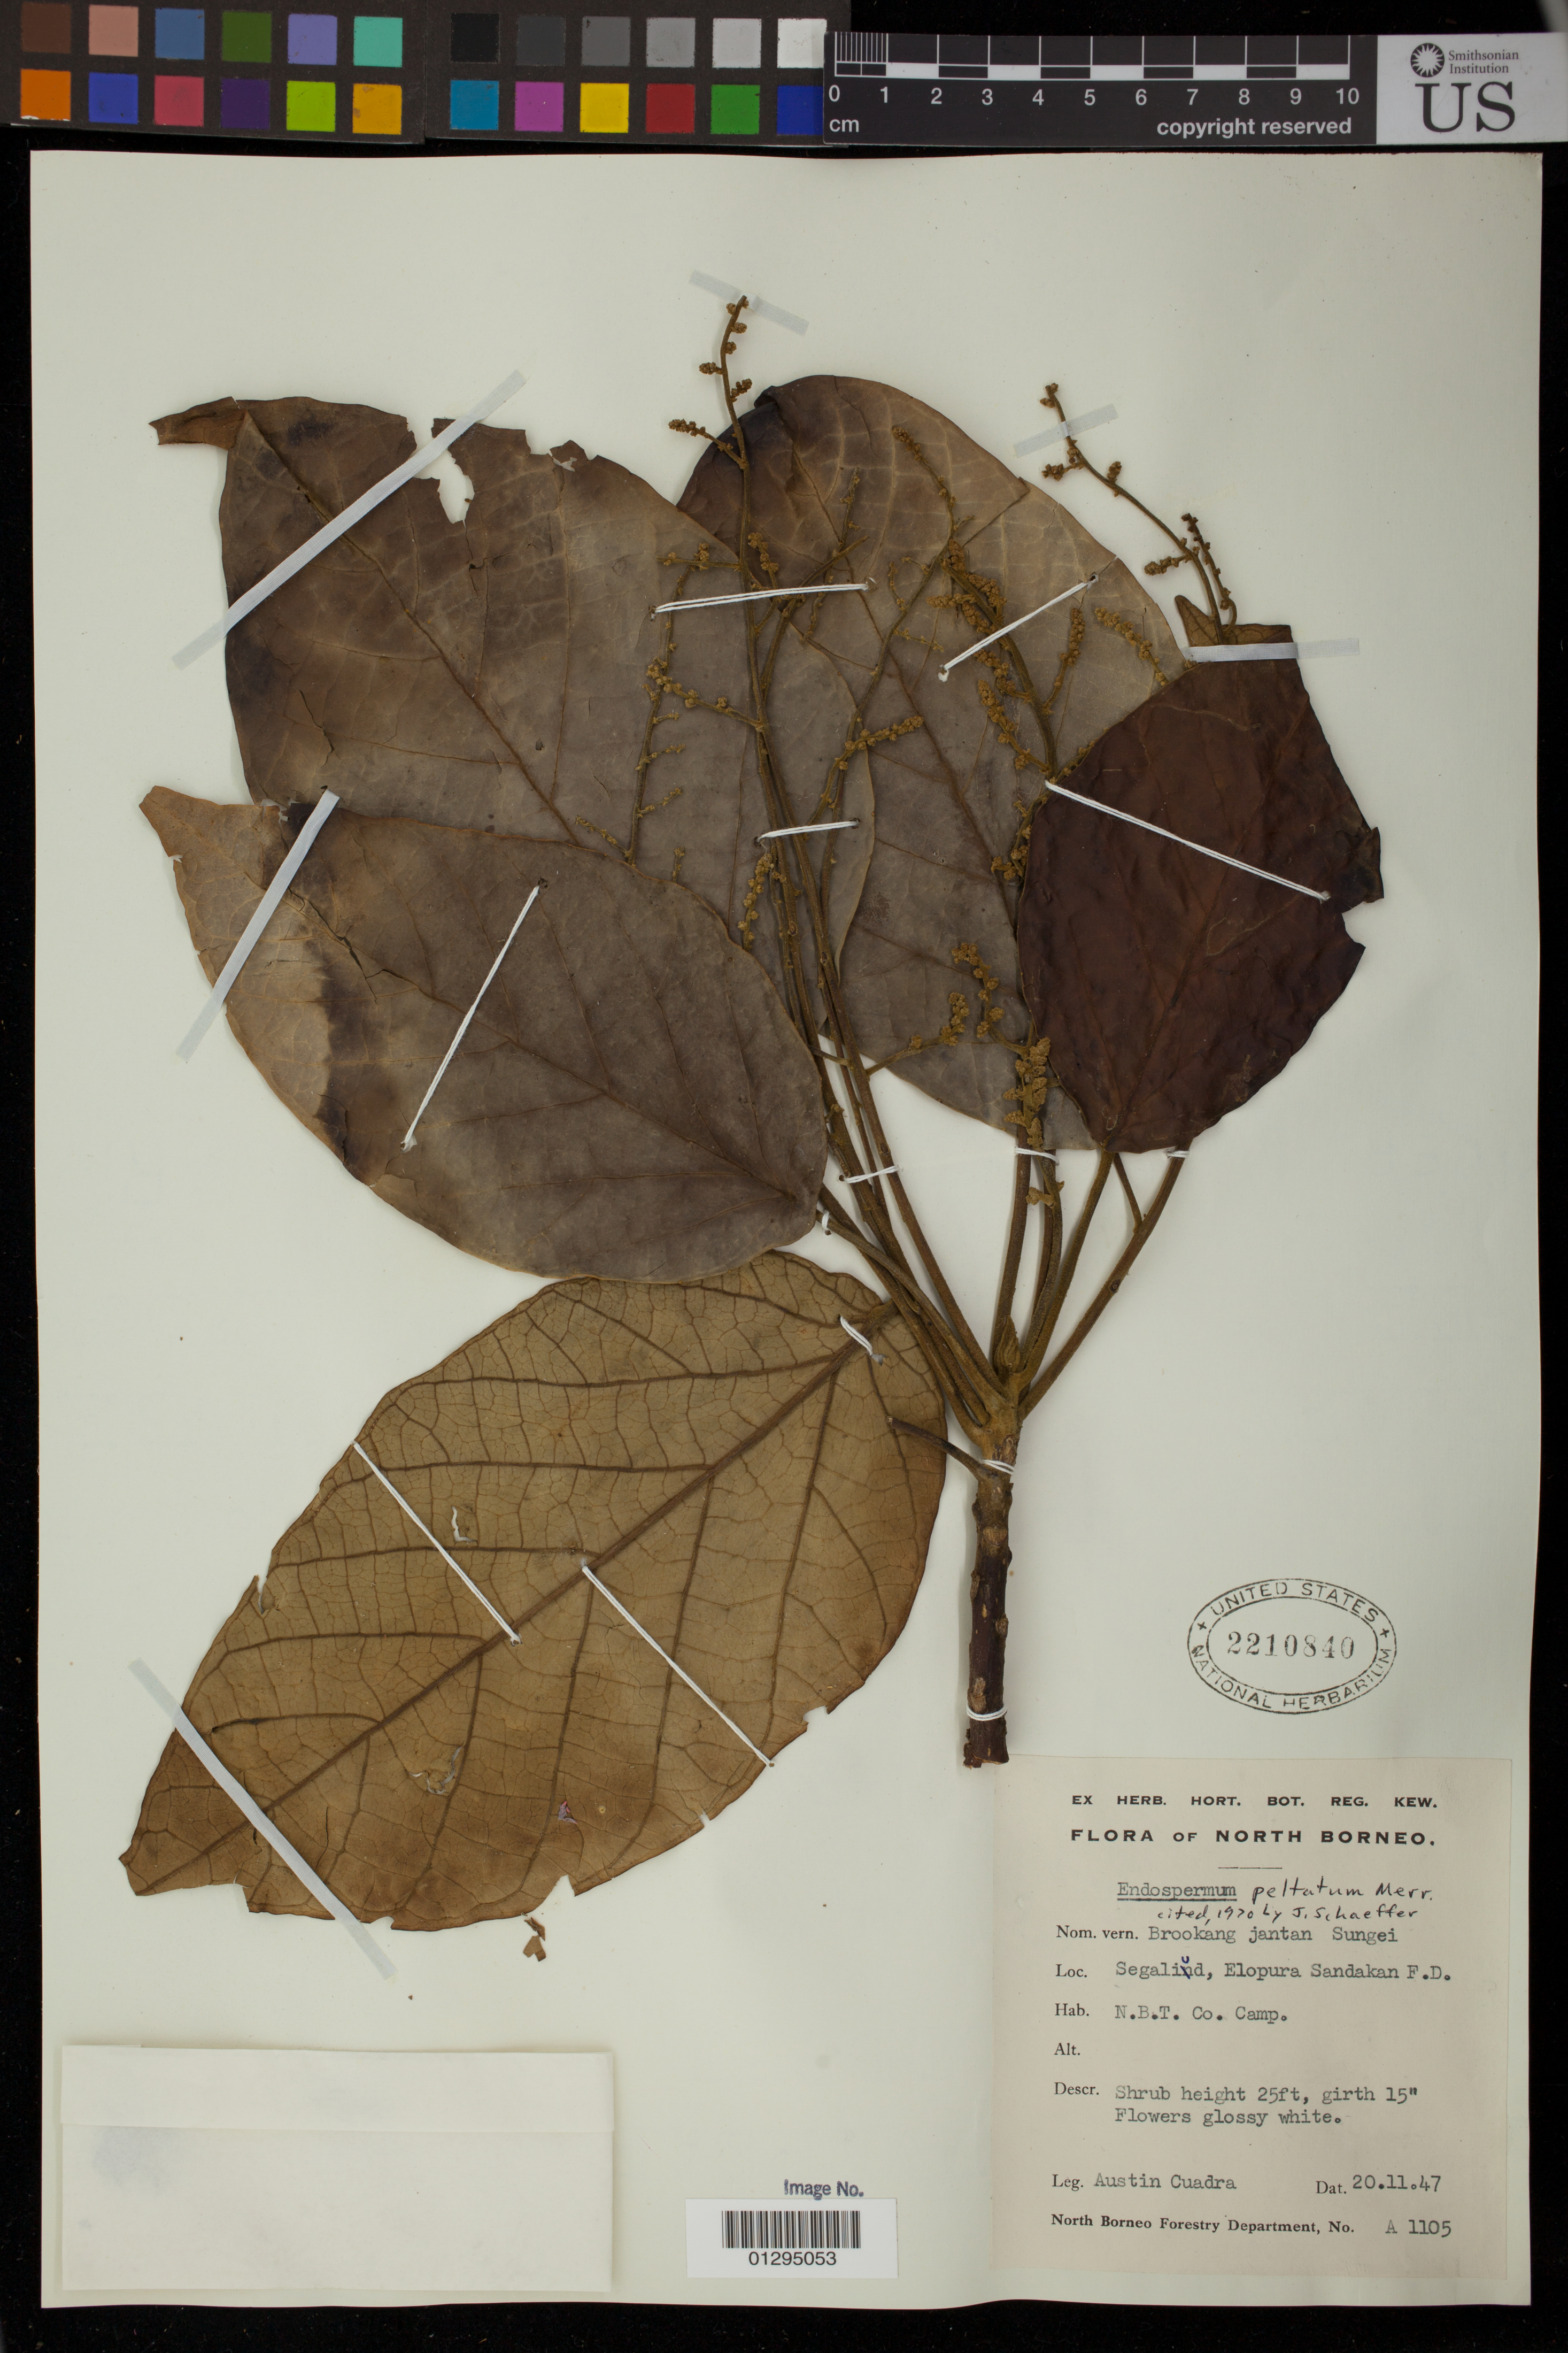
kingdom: Plantae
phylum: Tracheophyta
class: Magnoliopsida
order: Malpighiales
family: Euphorbiaceae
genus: Endospermum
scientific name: Endospermum moluccanum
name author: (Teijsm. & Binn.) Kurz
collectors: A. Cuadra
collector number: A 1105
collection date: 1947-11-20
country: Malaysia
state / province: Sabah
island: Borneo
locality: Segaliud, Elopura Sandakan F.D.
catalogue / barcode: US 2210840